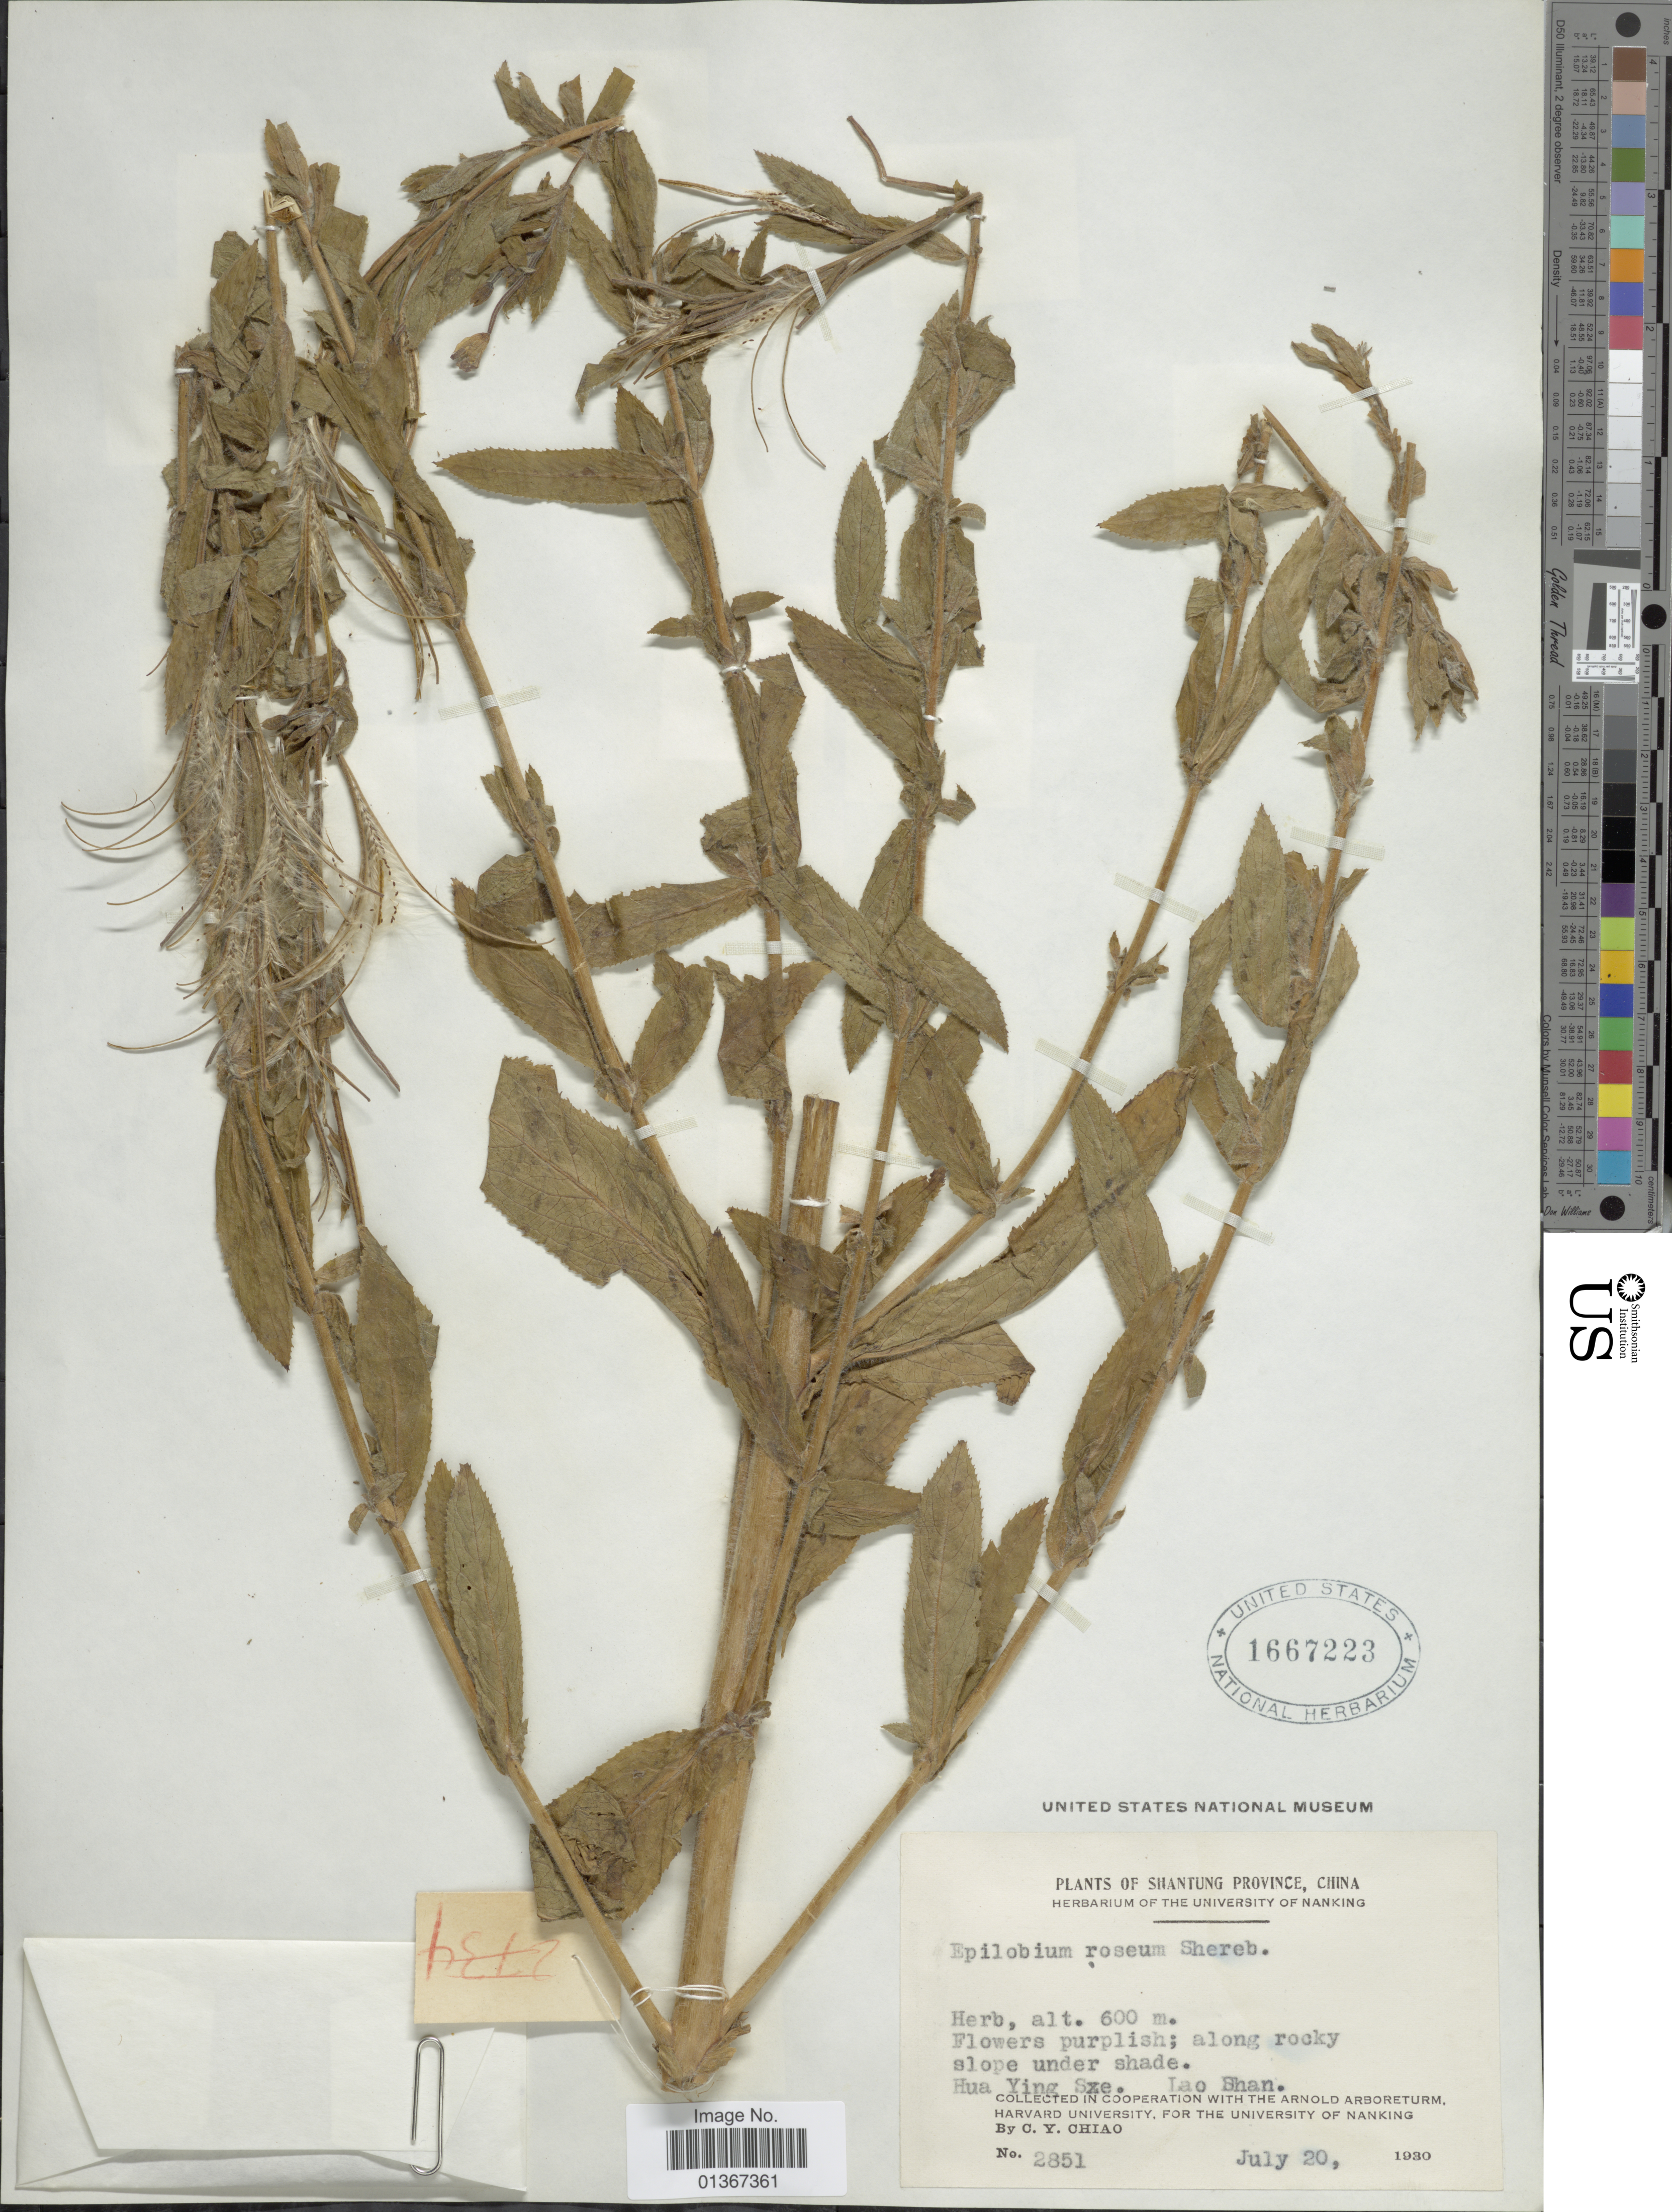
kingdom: Plantae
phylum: Tracheophyta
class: Magnoliopsida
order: Myrtales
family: Onagraceae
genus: Epilobium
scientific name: Epilobium hirsutum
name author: L.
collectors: C. Y. Chiao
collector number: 2851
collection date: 1930-07-20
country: China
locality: Shantung Province. Hua Ying Sze. Lao Shan.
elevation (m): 600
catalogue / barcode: US 1667223